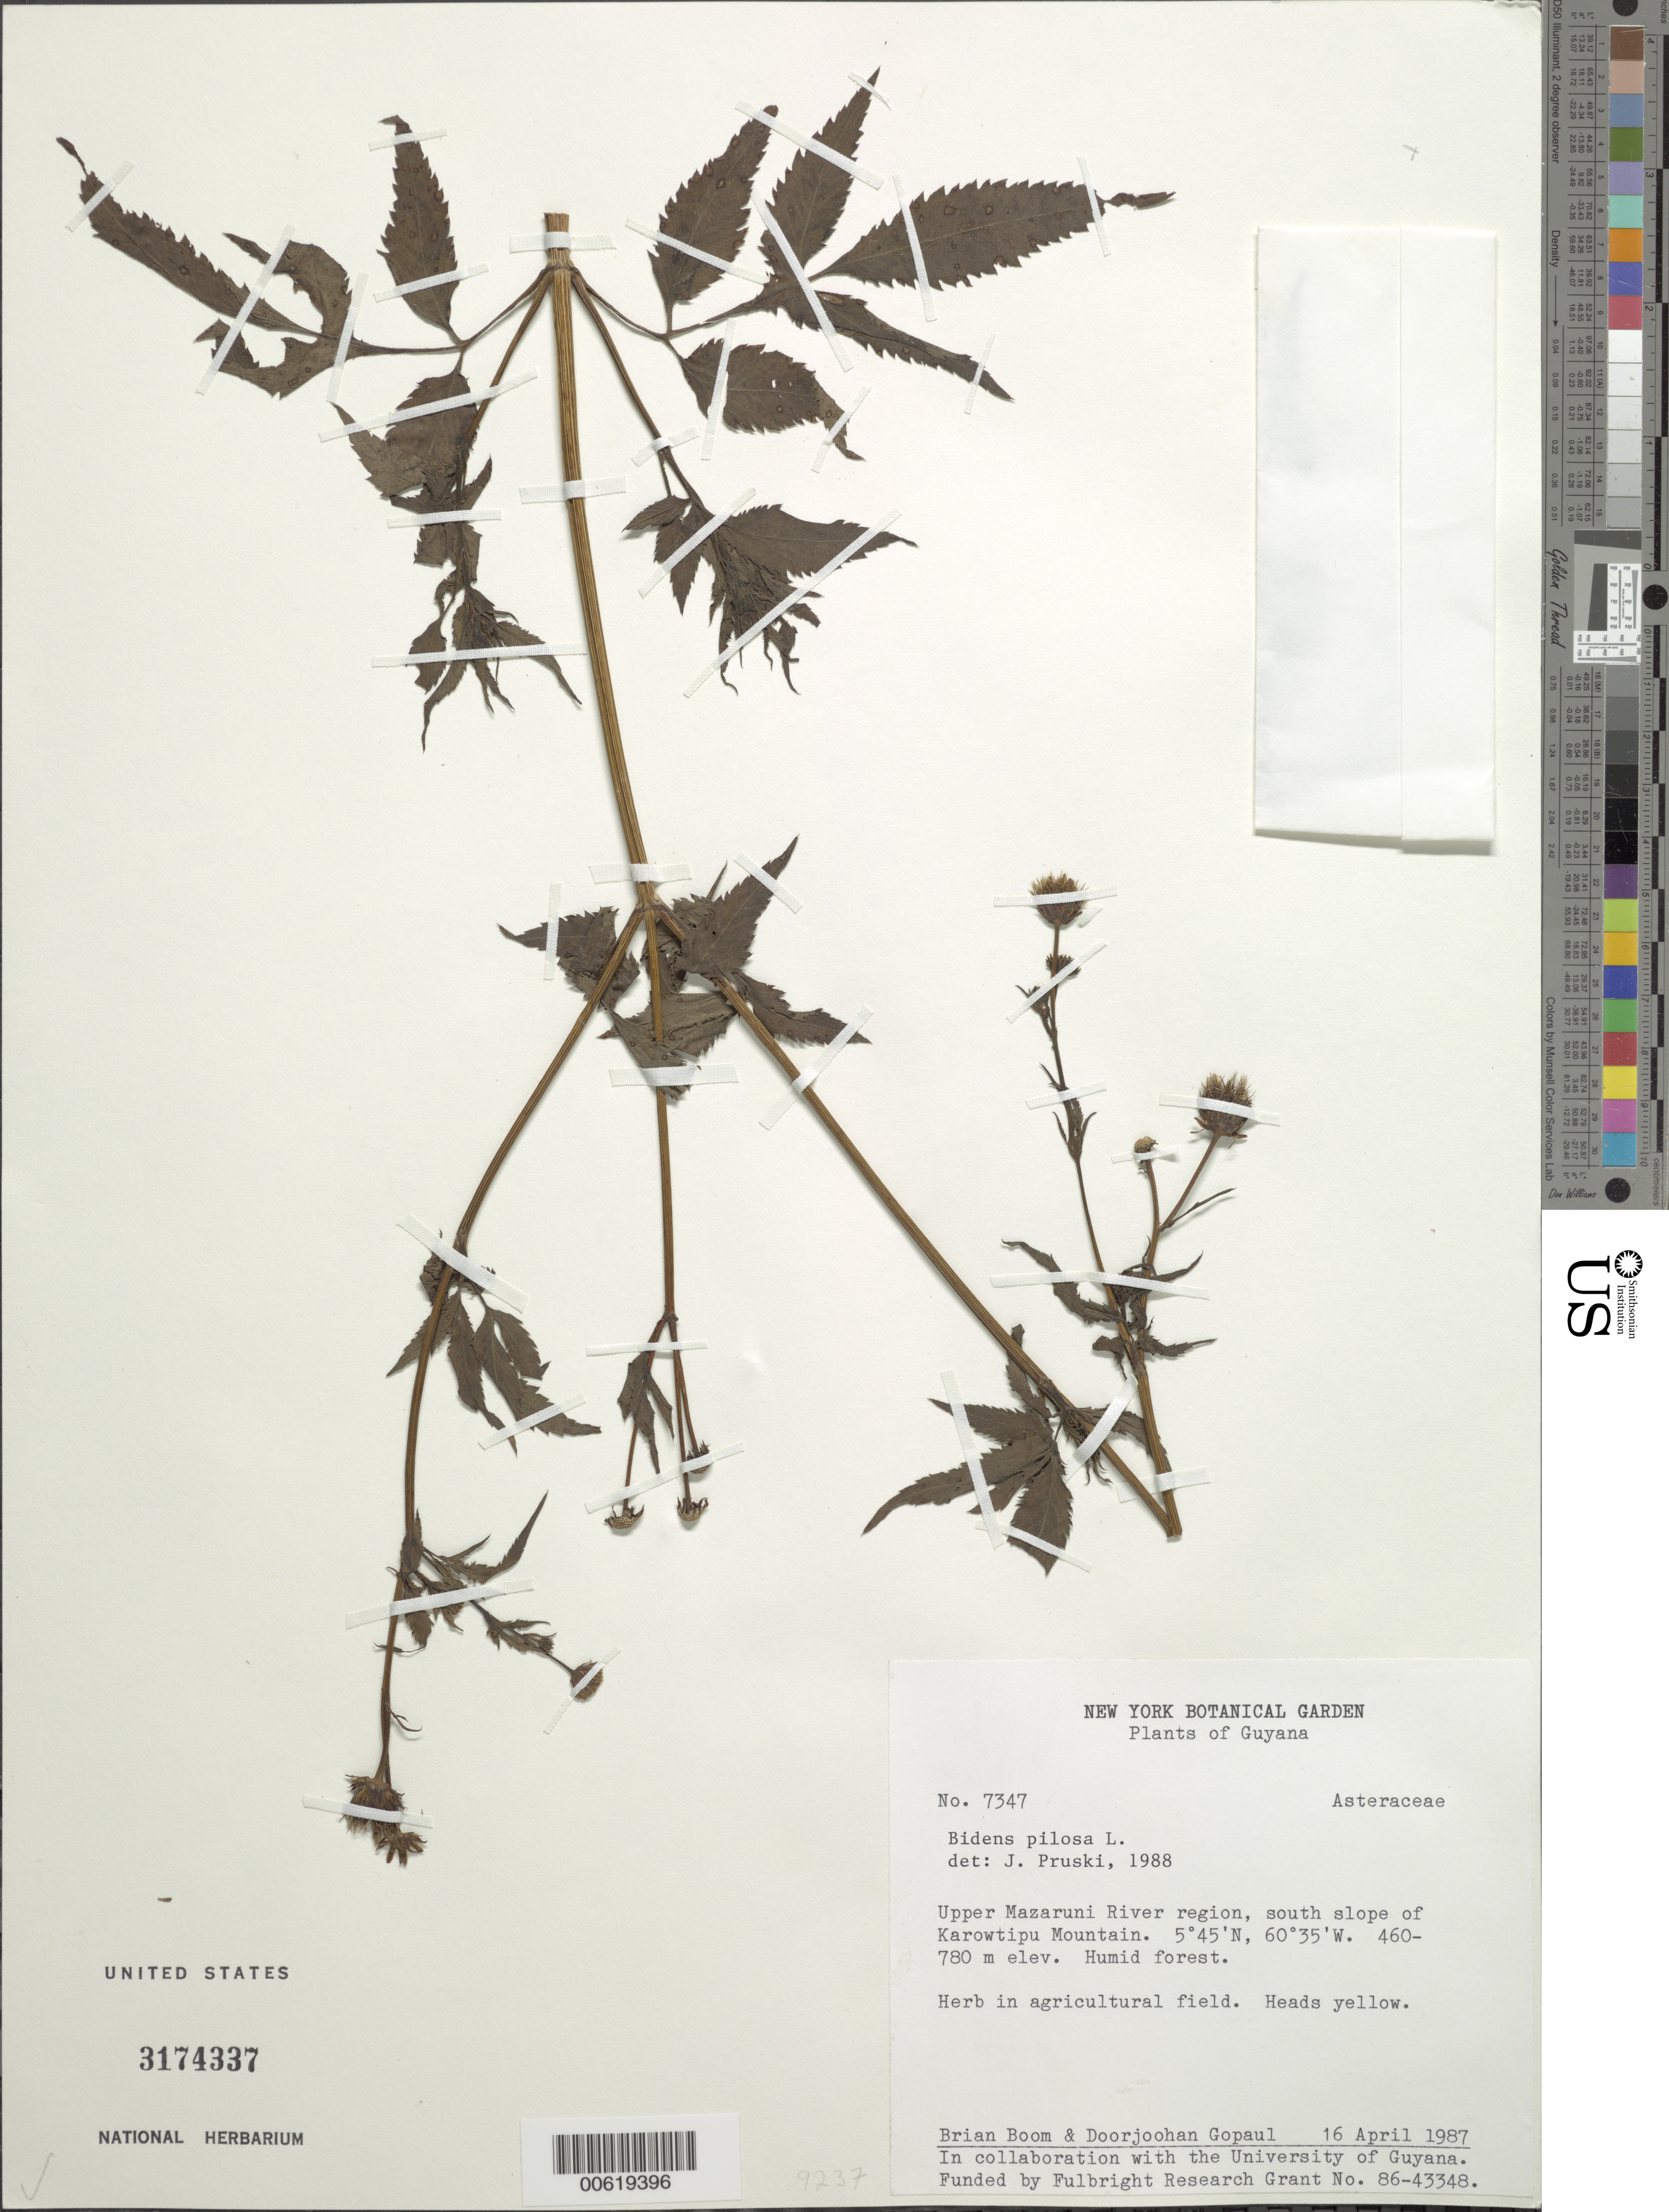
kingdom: Plantae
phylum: Tracheophyta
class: Magnoliopsida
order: Asterales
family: Asteraceae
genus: Bidens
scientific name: Bidens pilosa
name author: L.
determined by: Pruski, J. F.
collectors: B. M. Boom & D. Gopaul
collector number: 7347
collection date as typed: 16-Apr-87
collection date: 1987-04-16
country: Guyana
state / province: Cuyuni-Mazaruni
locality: Karowtipu Mountain, S slope, upper Mazaruni R. region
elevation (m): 460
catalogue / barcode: US 3174337